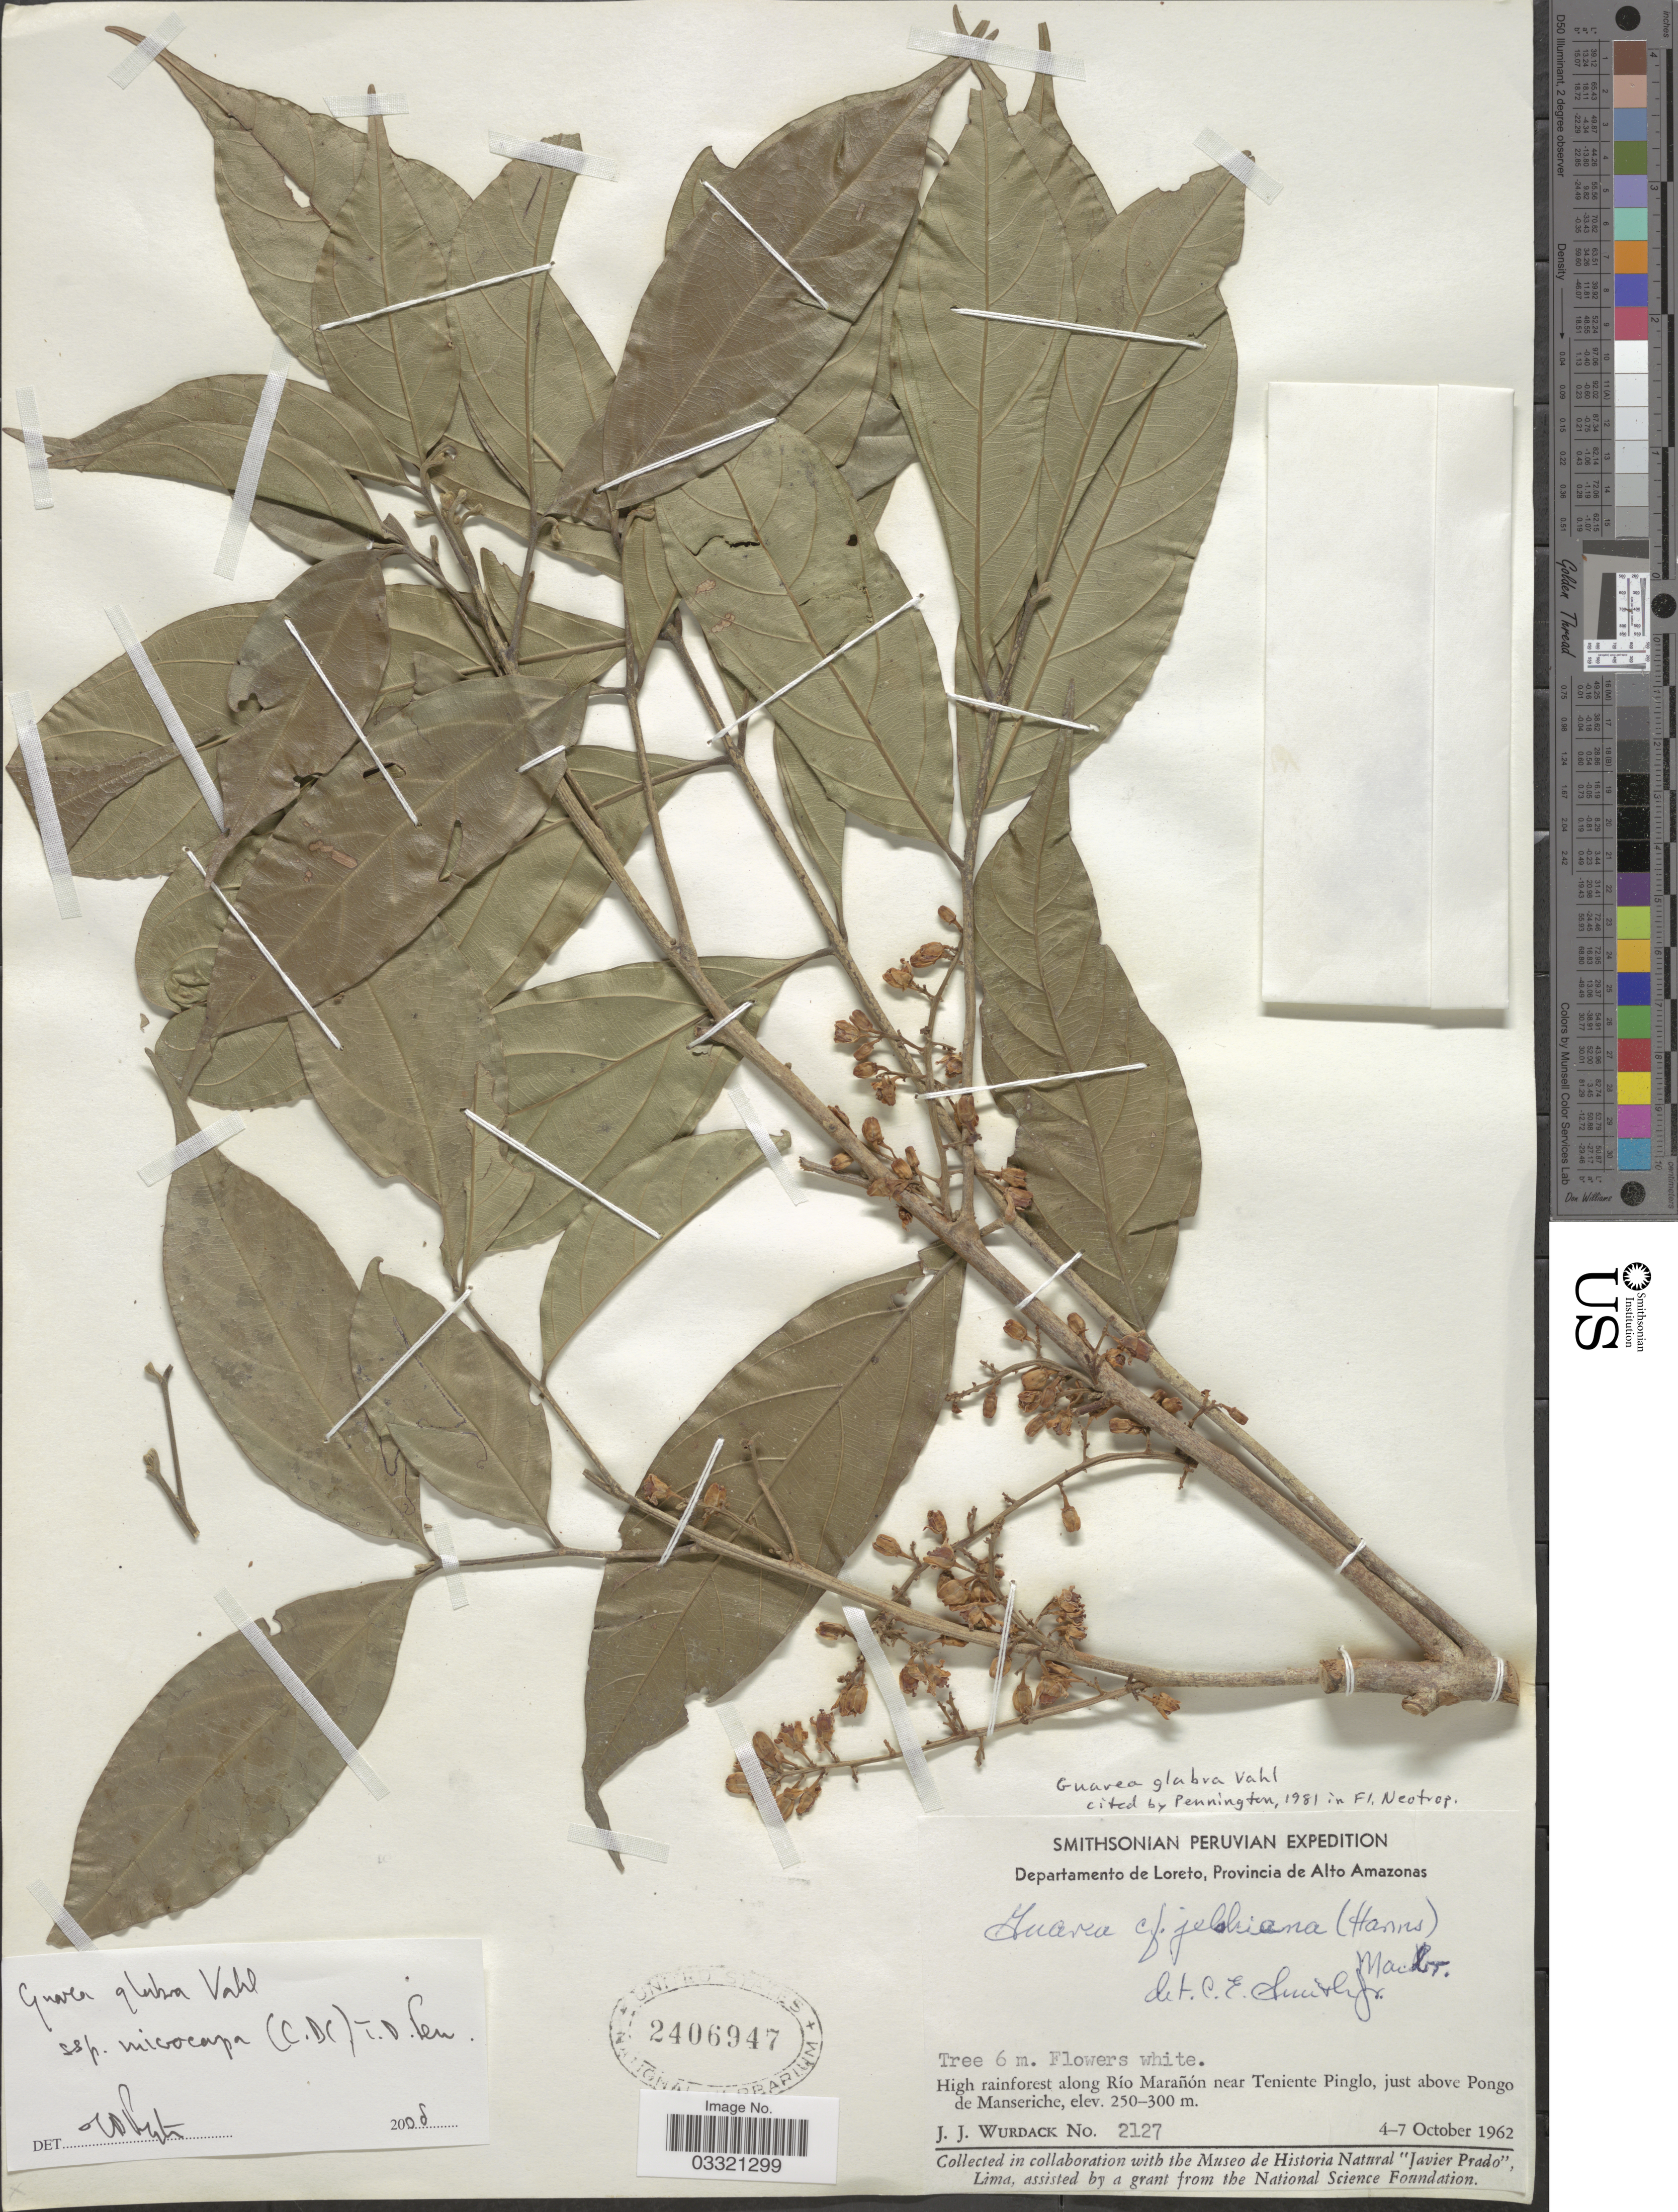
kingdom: Plantae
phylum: Tracheophyta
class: Magnoliopsida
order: Sapindales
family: Meliaceae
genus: Guarea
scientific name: Guarea glabra subsp. microcarpa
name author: (C. DC.) T.D. Penn.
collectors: J. J. Wurdack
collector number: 2127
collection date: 1962-10-04/1962-10-07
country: Peru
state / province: Loreto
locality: Departamento de Loreto, Province de Alto Amazonas. High rainforest along Río Marañón near Teniente Pinglo, just above Pongo de Manseriche.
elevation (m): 250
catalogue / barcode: US 2406947